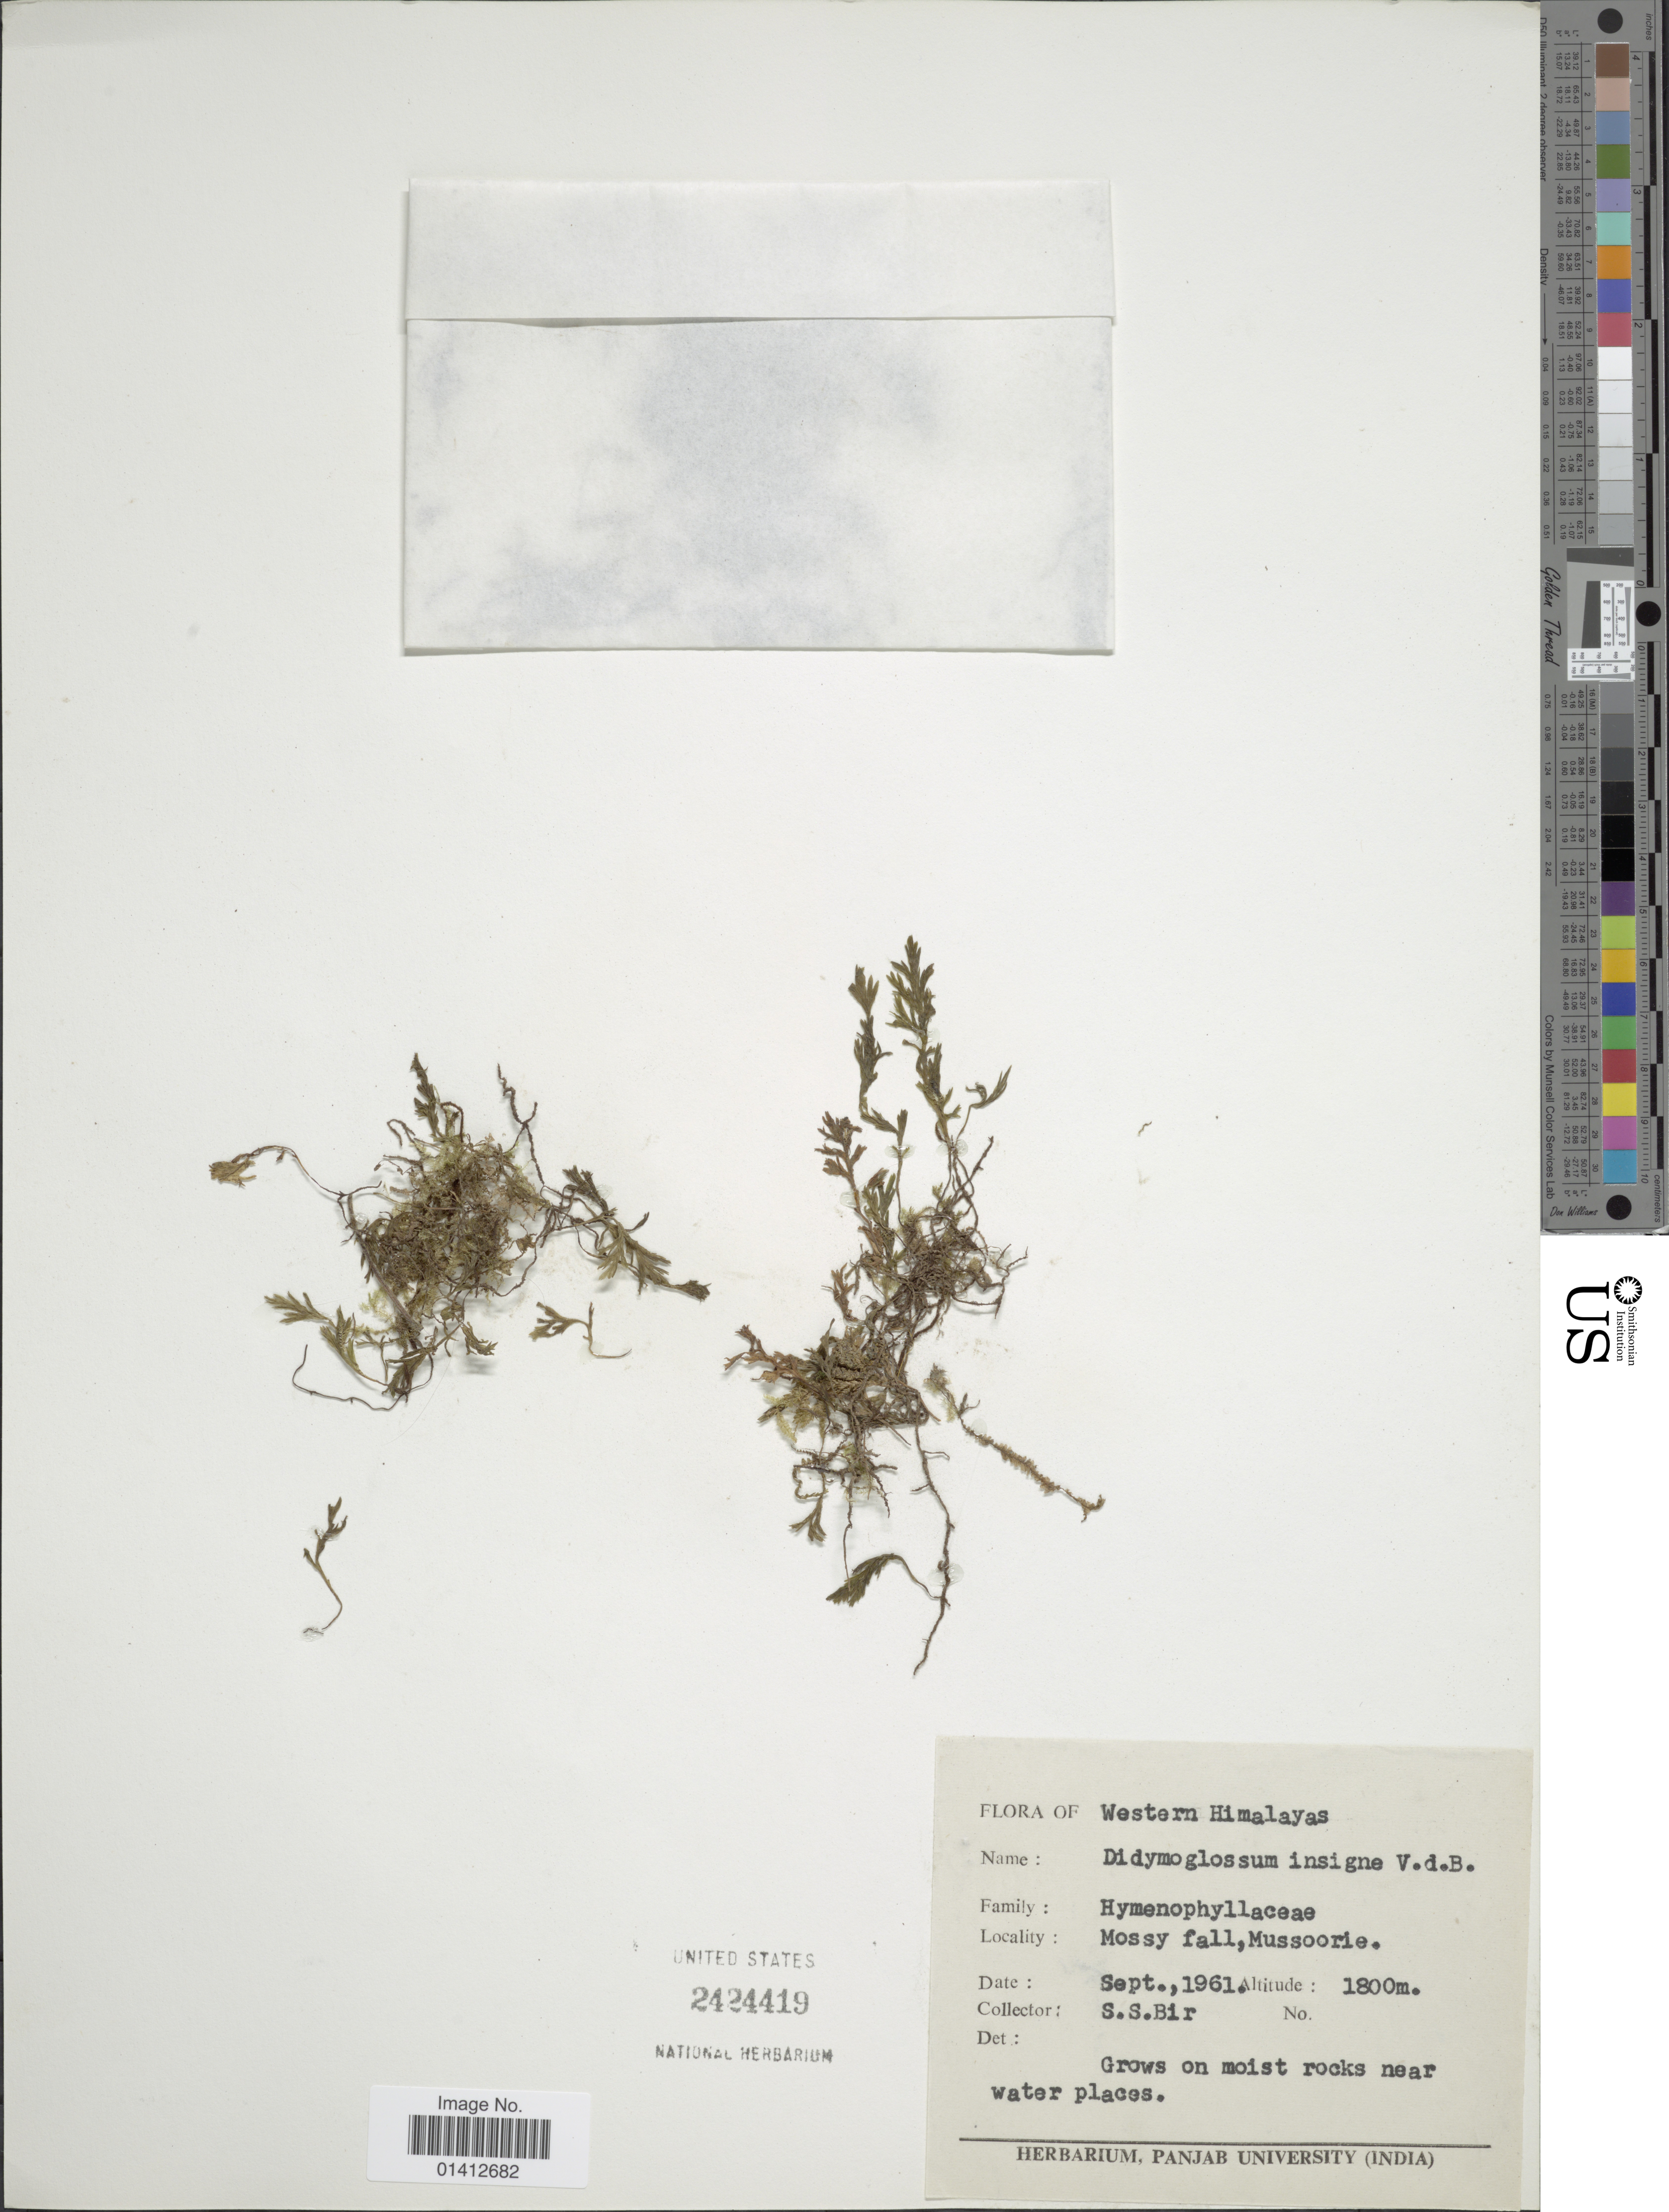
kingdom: Plantae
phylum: Tracheophyta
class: Polypodiopsida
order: Hymenophyllales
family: Hymenophyllaceae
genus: Crepidomanes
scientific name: Crepidomanes insigne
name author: (Bosch) C.X. Fu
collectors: S. S. Bir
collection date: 1961-09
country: India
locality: Western Himalayas, Mosyy fall, Mussoorie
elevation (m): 1800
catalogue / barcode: US 2424419